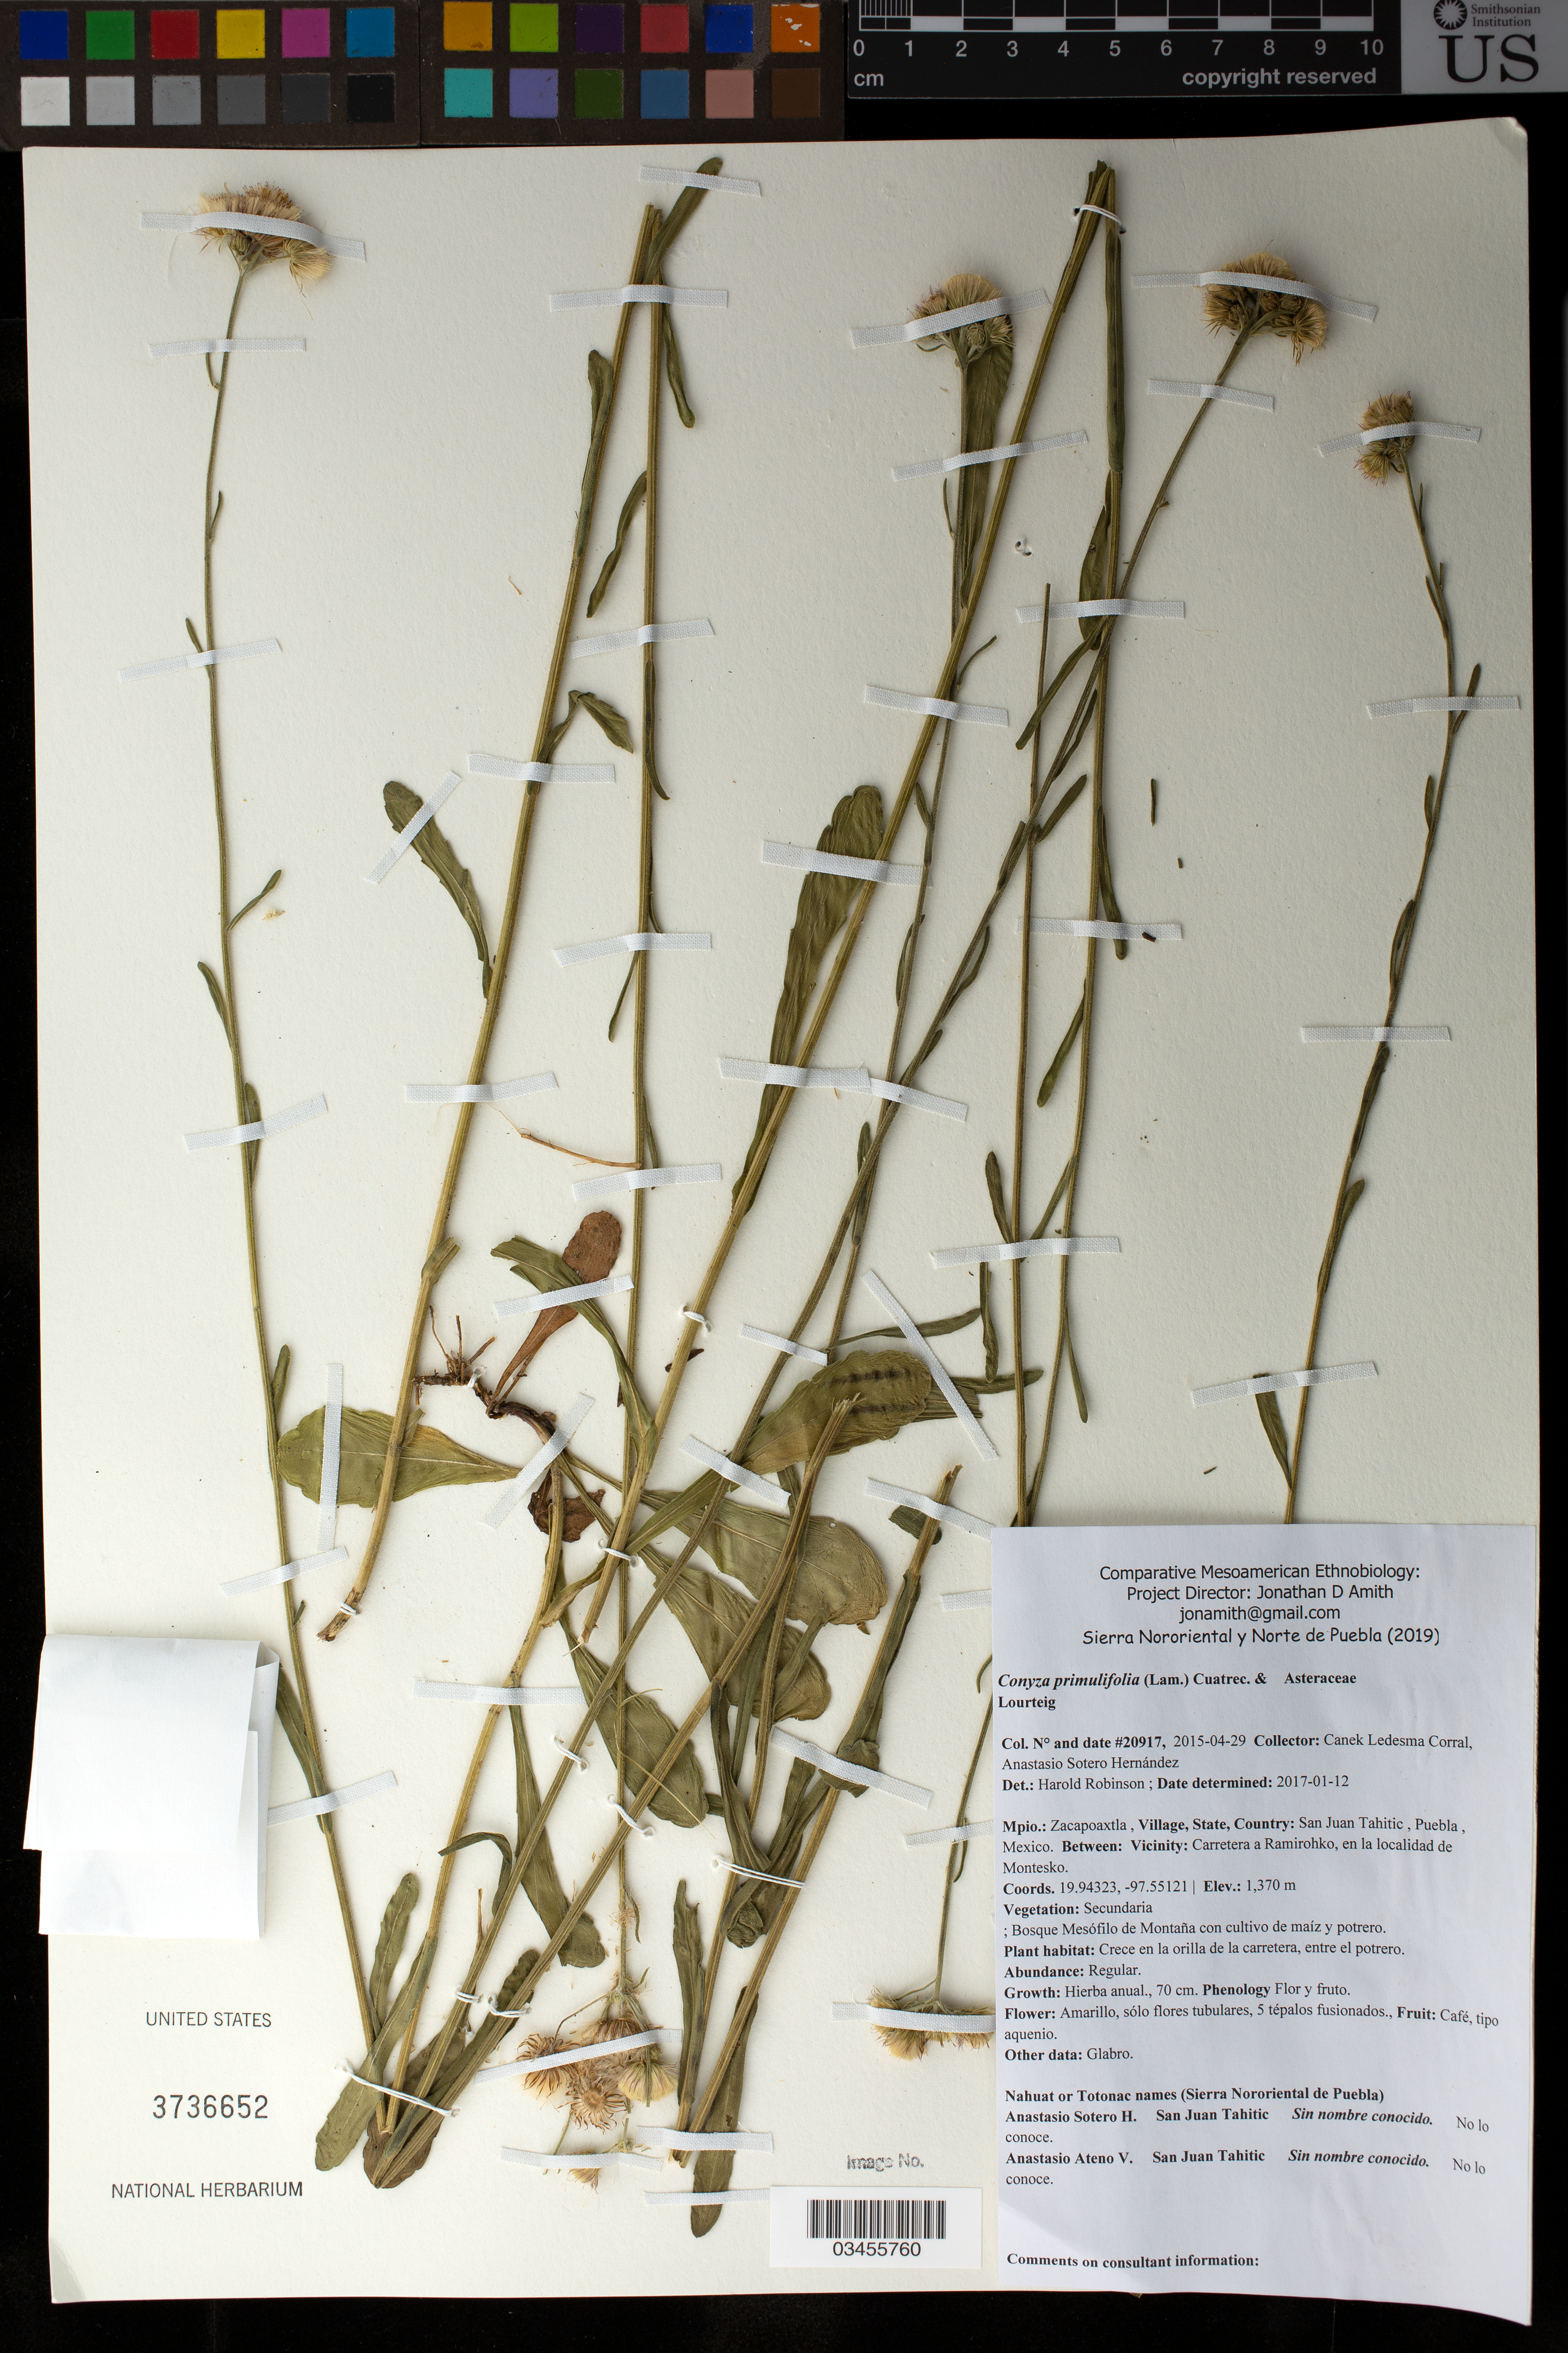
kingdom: Plantae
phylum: Tracheophyta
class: Magnoliopsida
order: Asterales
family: Asteraceae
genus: Conyza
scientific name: Conyza primulifolia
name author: (Lam.) Cuatrec. & Lourteig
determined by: Robinson, Harold E., (US)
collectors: Canek Ledesma C. & A. Sotero H.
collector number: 20917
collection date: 2015-04-29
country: México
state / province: Puebla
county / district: Zacapoaxtla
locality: PUEBLO: San Juan Tahitic; LOCALIDAD EXACTA: Carretera a Ramirohko, en la localidad de Montesko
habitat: Bosque mesófilo de montaña con cultivo de maíz y potrero | Crece en la orilla de la carretera, entre el potrero.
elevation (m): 1370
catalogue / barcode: US 3736652